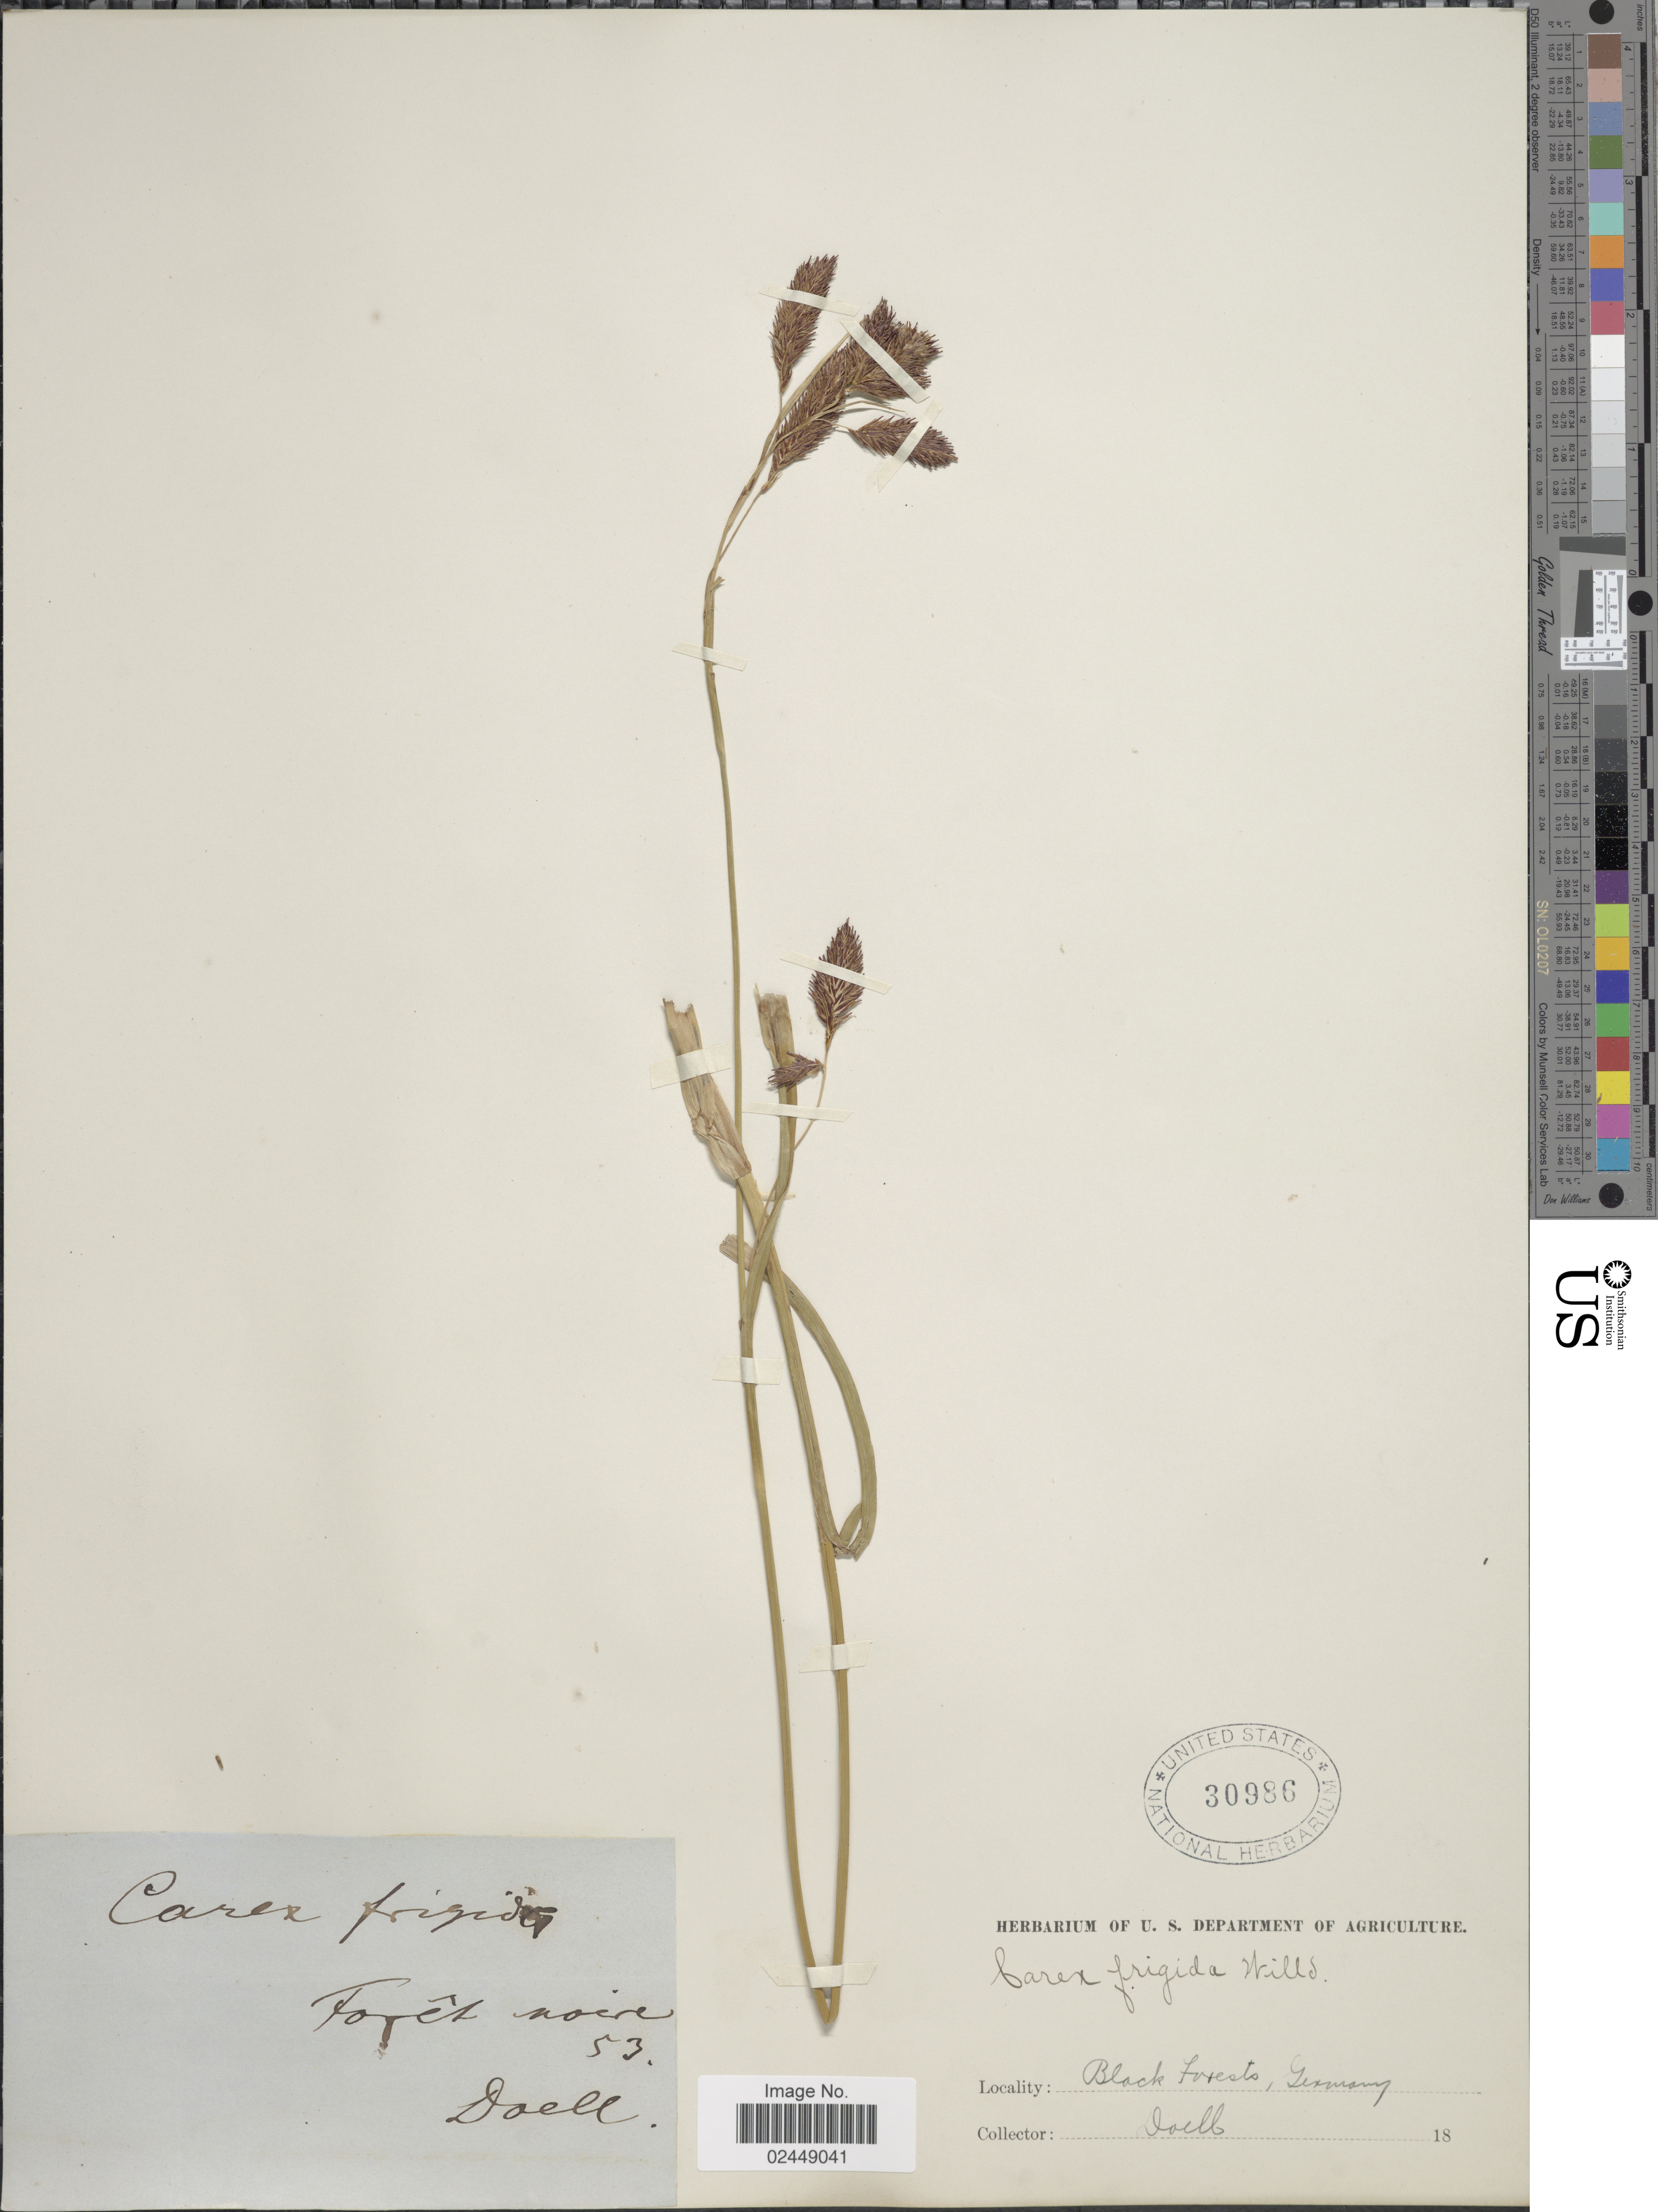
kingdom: Plantae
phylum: Tracheophyta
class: Liliopsida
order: Poales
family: Cyperaceae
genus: Carex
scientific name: Carex frigida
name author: All.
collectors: Doell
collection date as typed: Transcribed d/m/y: //53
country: Germany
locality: Forêt Noire, Black Forests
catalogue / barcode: US 30986